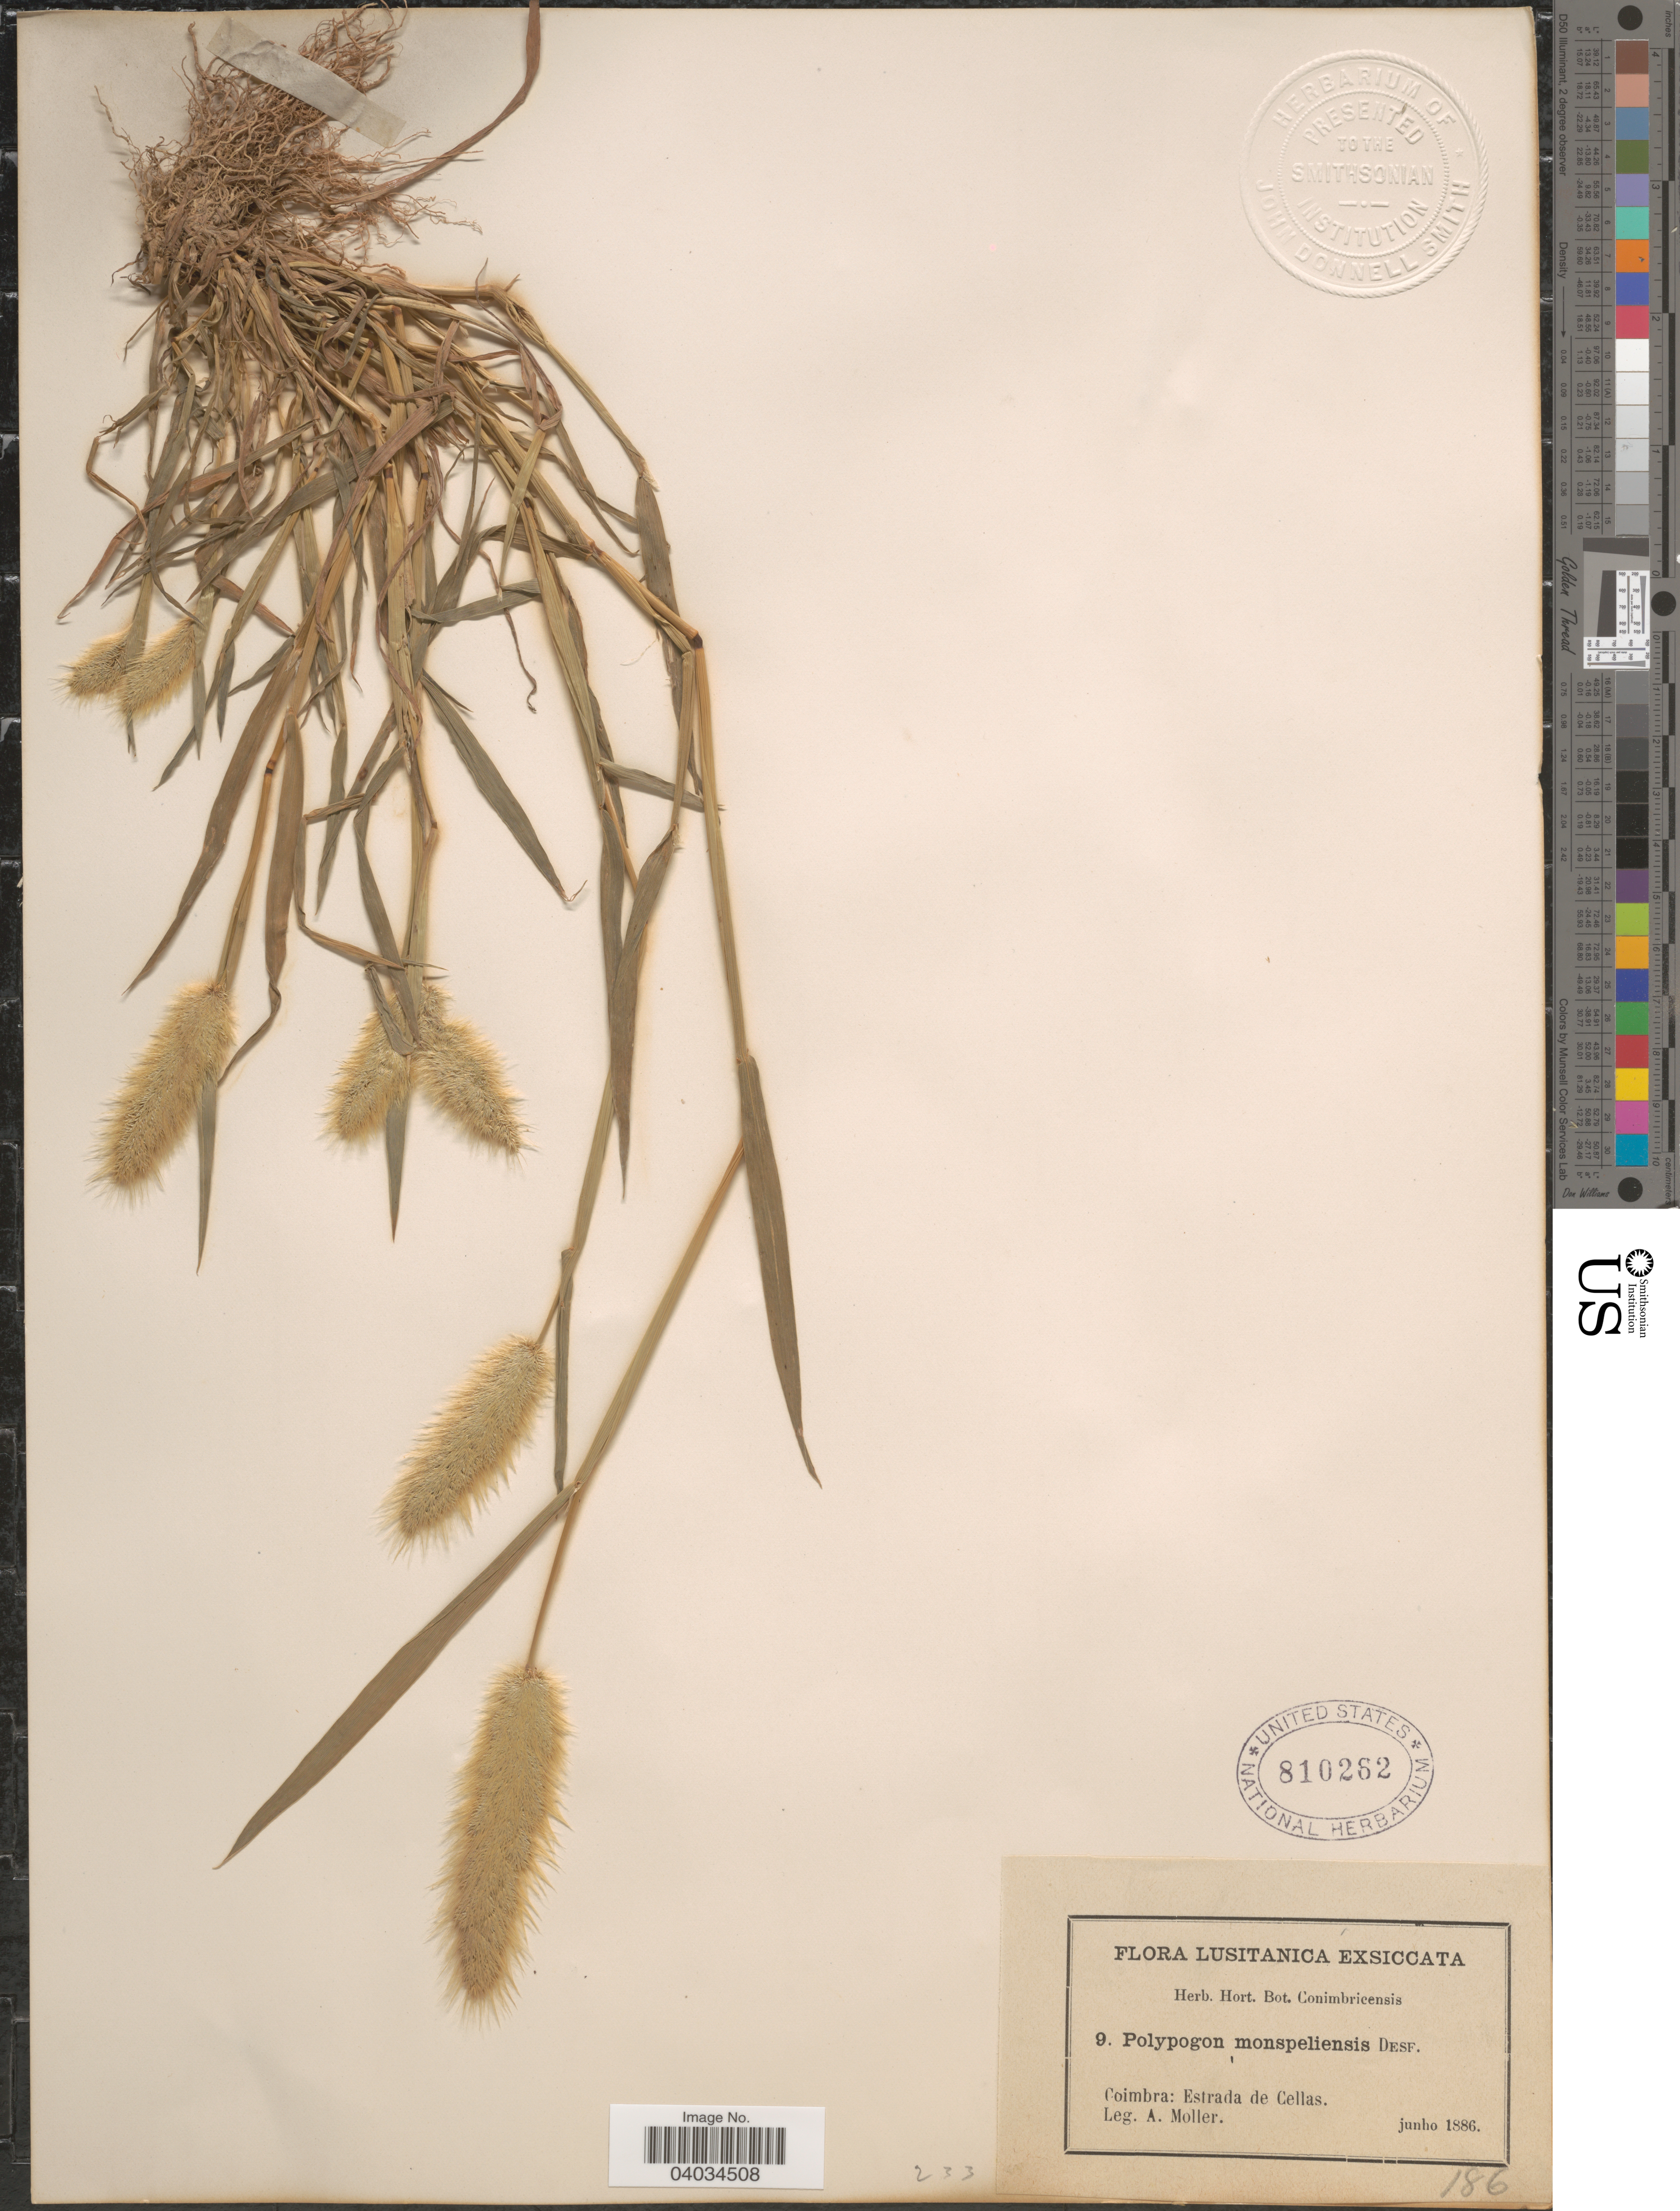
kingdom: Plantae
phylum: Tracheophyta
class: Liliopsida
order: Poales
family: Poaceae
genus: Polypogon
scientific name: Polypogon monspeliensis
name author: (L.) Desf.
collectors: A. Moller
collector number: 9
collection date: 1886-06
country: Portugal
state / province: Coimbra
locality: Lusitanica. Estrada de Cellas.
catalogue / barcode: US 810262